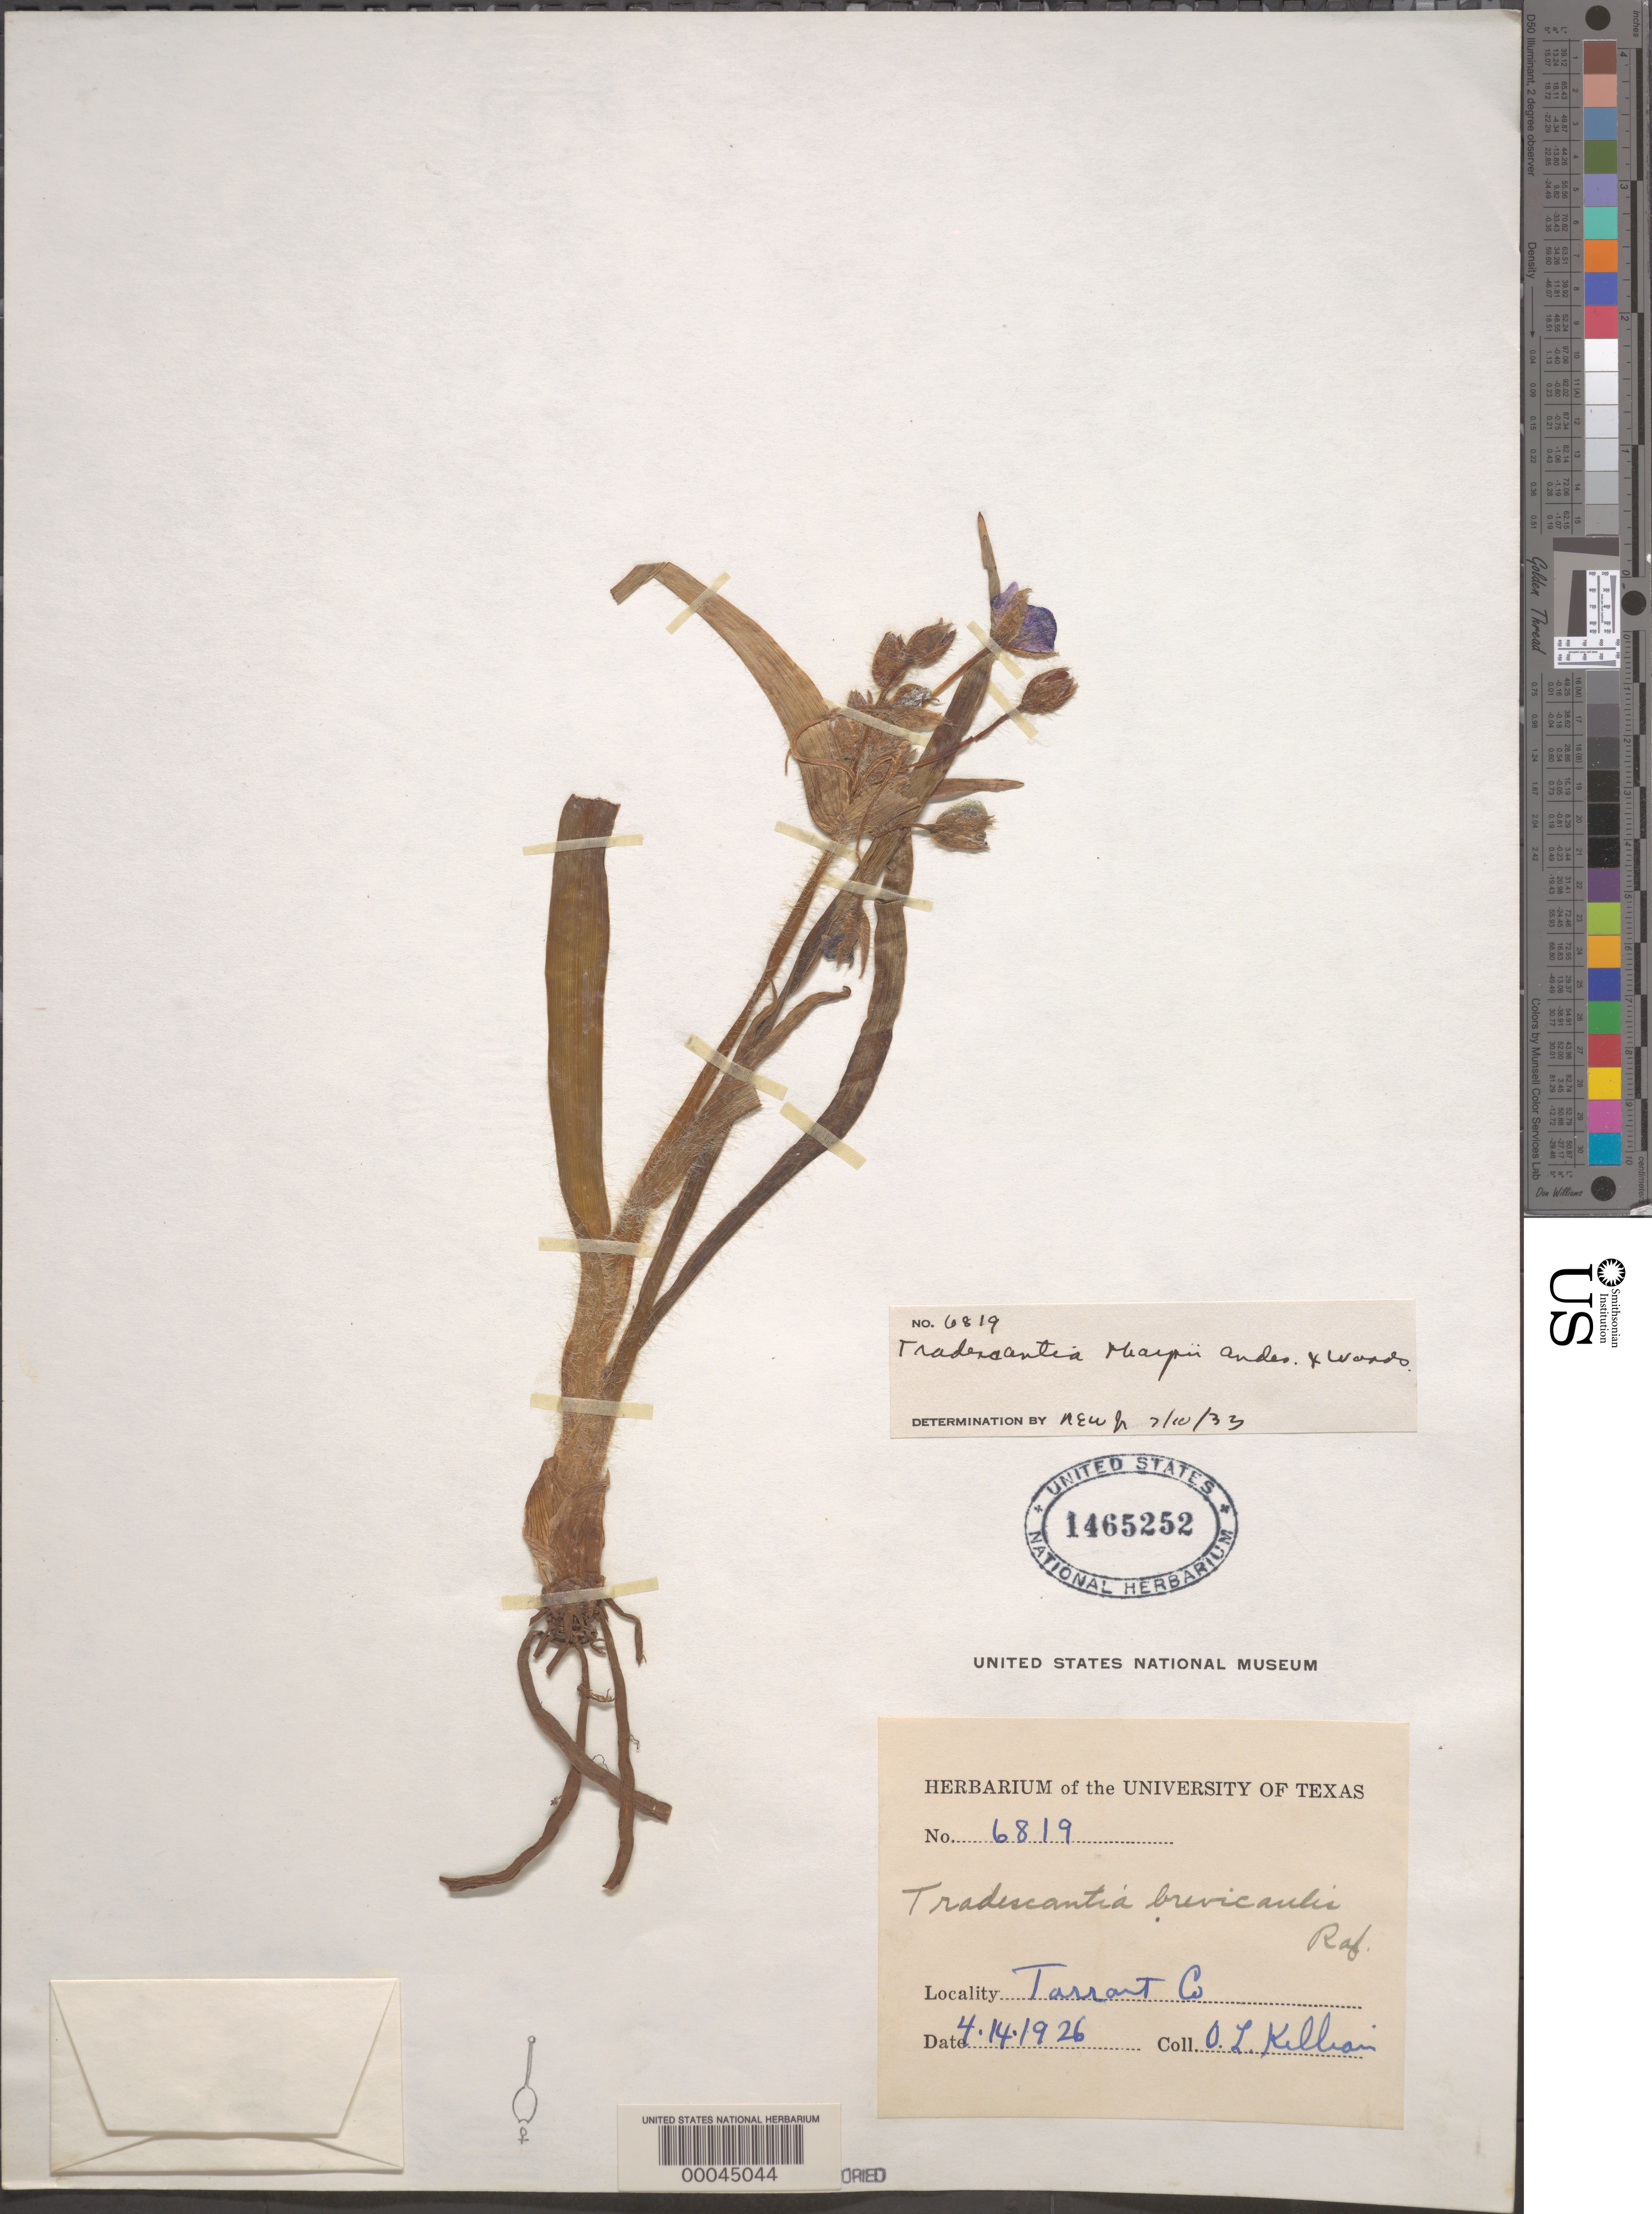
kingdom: Plantae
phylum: Tracheophyta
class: Liliopsida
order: Commelinales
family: Commelinaceae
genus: Tradescantia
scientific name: Tradescantia tharpii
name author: E.S. Anderson & Woodson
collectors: O. Kellian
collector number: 6819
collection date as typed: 14 Apr 1926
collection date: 1926-04-14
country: United States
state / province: Texas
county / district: Tarrant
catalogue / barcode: US 1465252